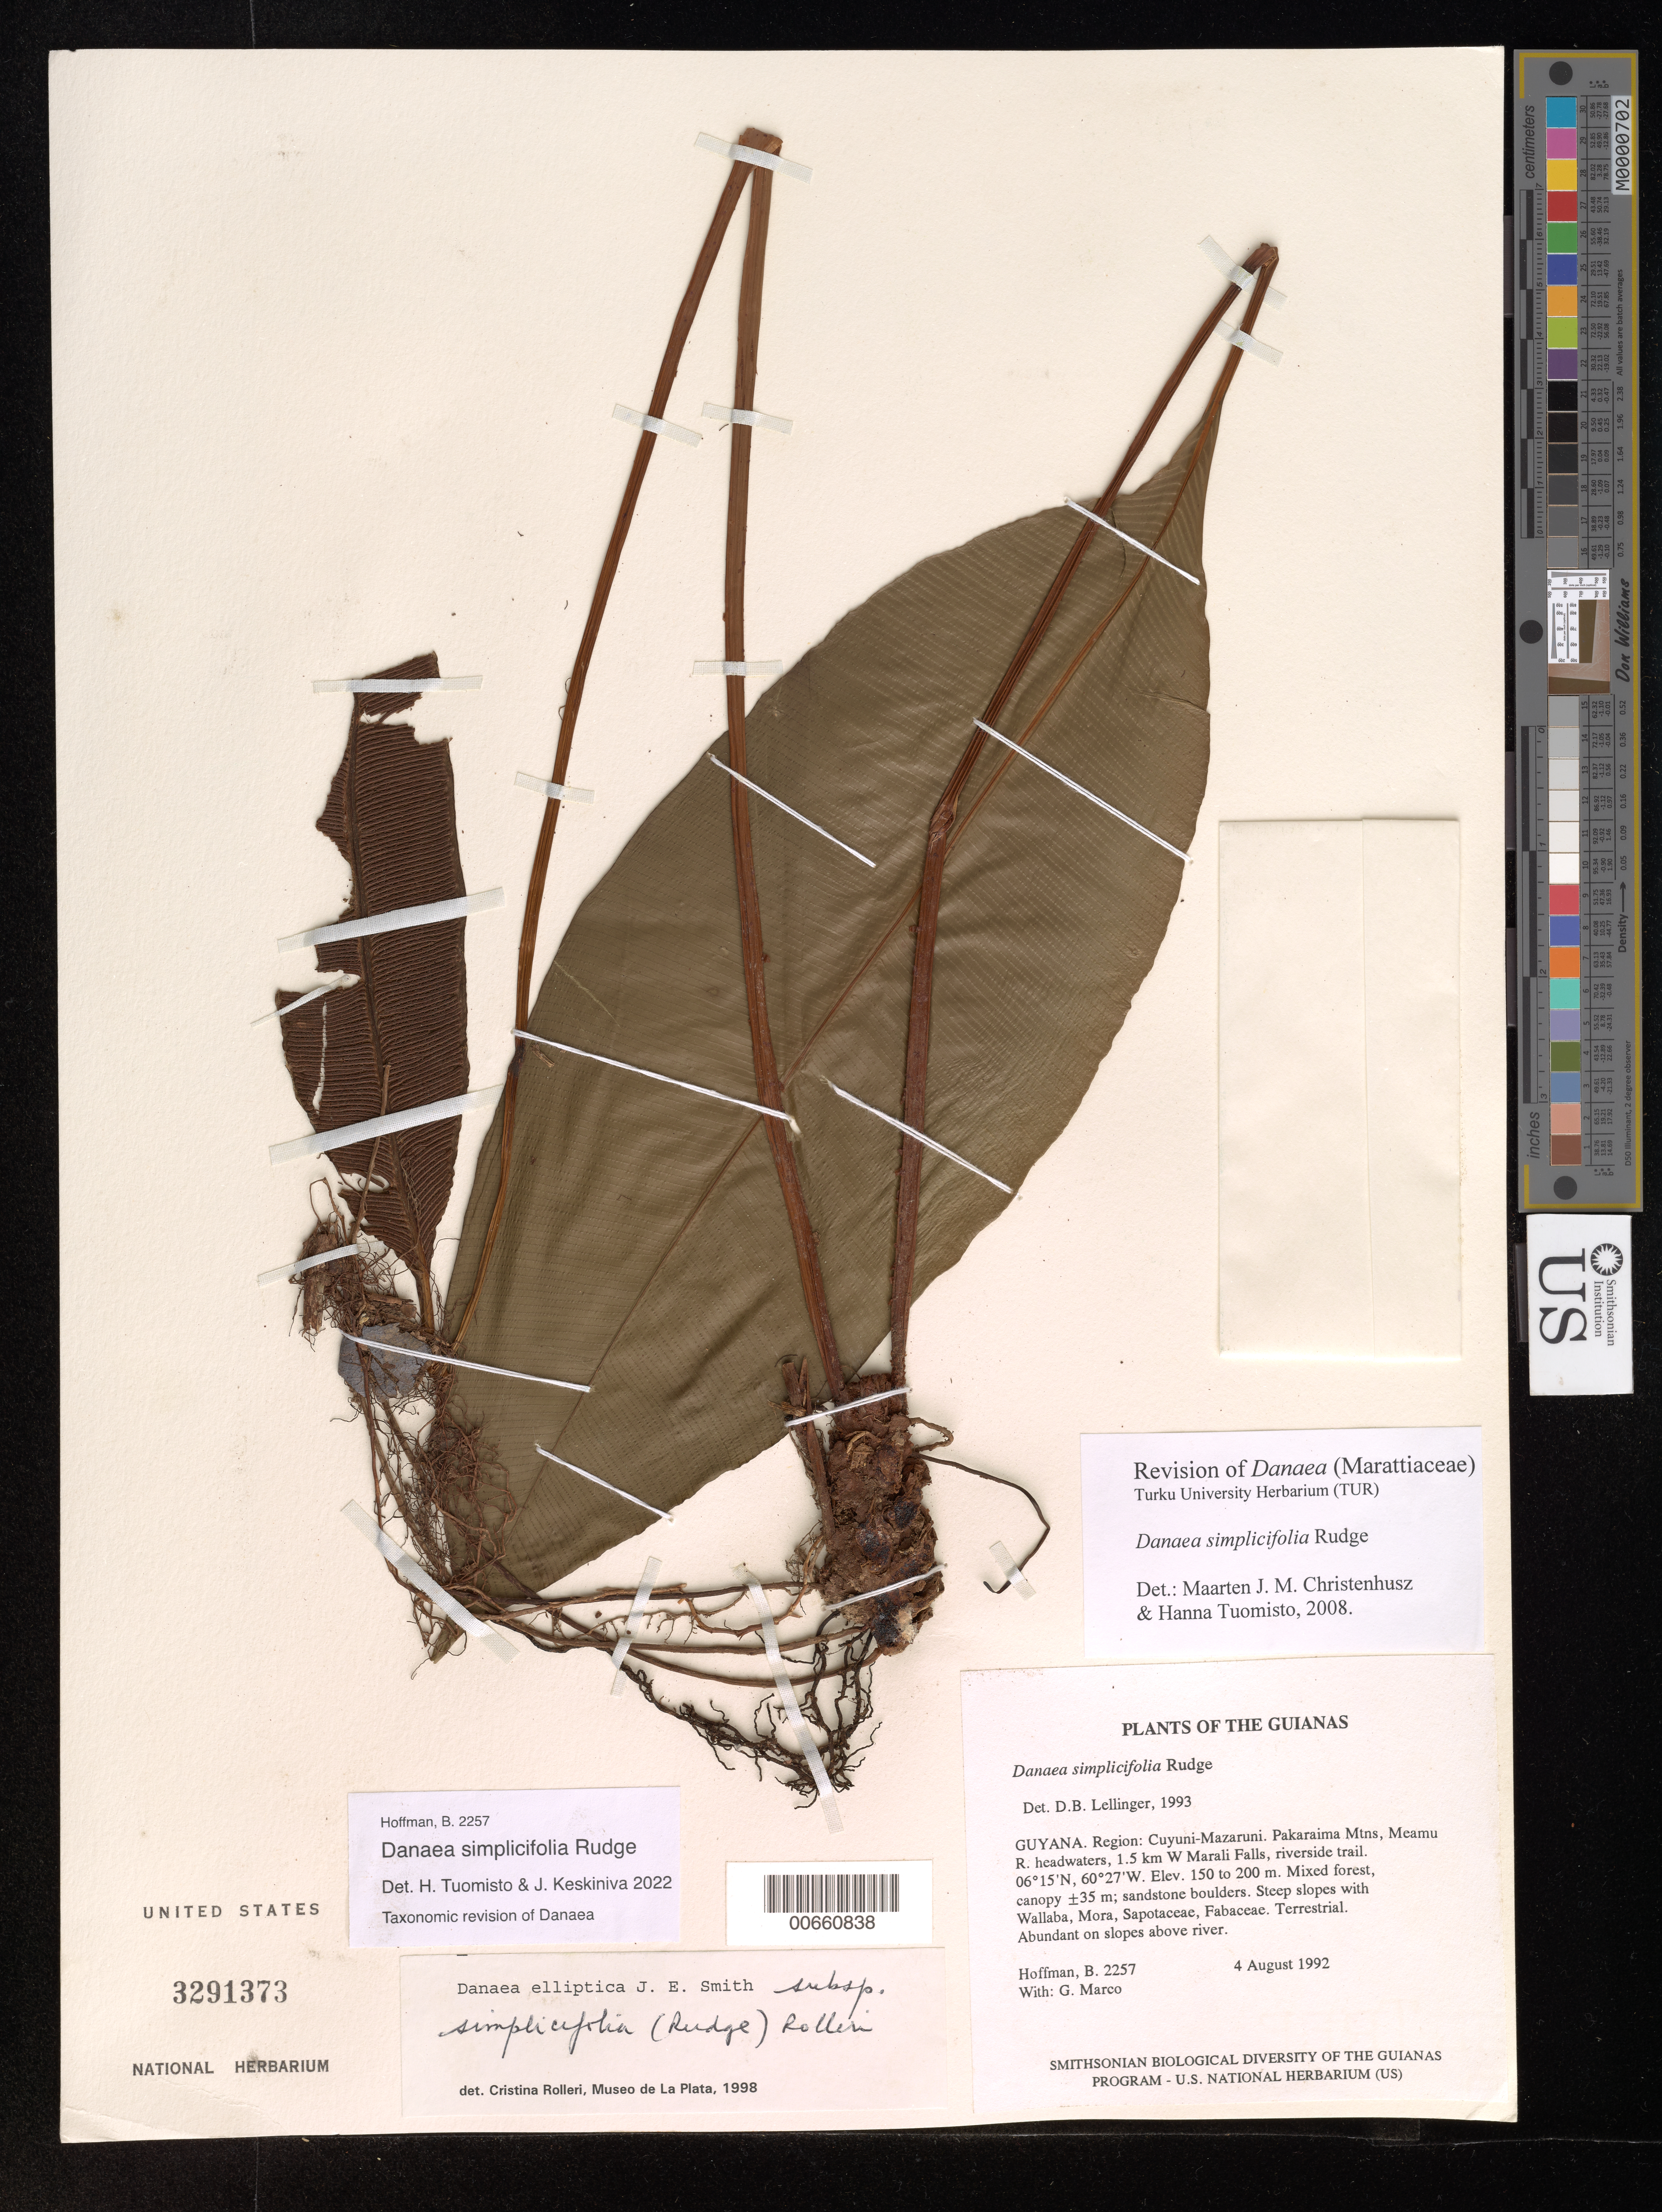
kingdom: Plantae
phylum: Tracheophyta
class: Polypodiopsida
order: Marattiales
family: Marattiaceae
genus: Danaea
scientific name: Danaea simplicifolia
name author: Rudge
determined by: Lellinger, David B., (BOT), Smithsonian Institution - National Museum of Natural History (UNITED STATES)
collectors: B. Hoffman & G. Marco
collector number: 2257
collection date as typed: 4 August 1992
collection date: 1992-08-04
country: Guyana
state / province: Cuyuni-Mazaruni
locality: Pakaraima Mountains, Meamu River headwaters, 1.5 km W of Marali Falls, riverside trail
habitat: Mixed forest, canopy ±35 m; sandstone boulders. Steep slopes with Wallaba, Mora, Sapotaceae, Fabaceae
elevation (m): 150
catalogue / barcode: US 3291373